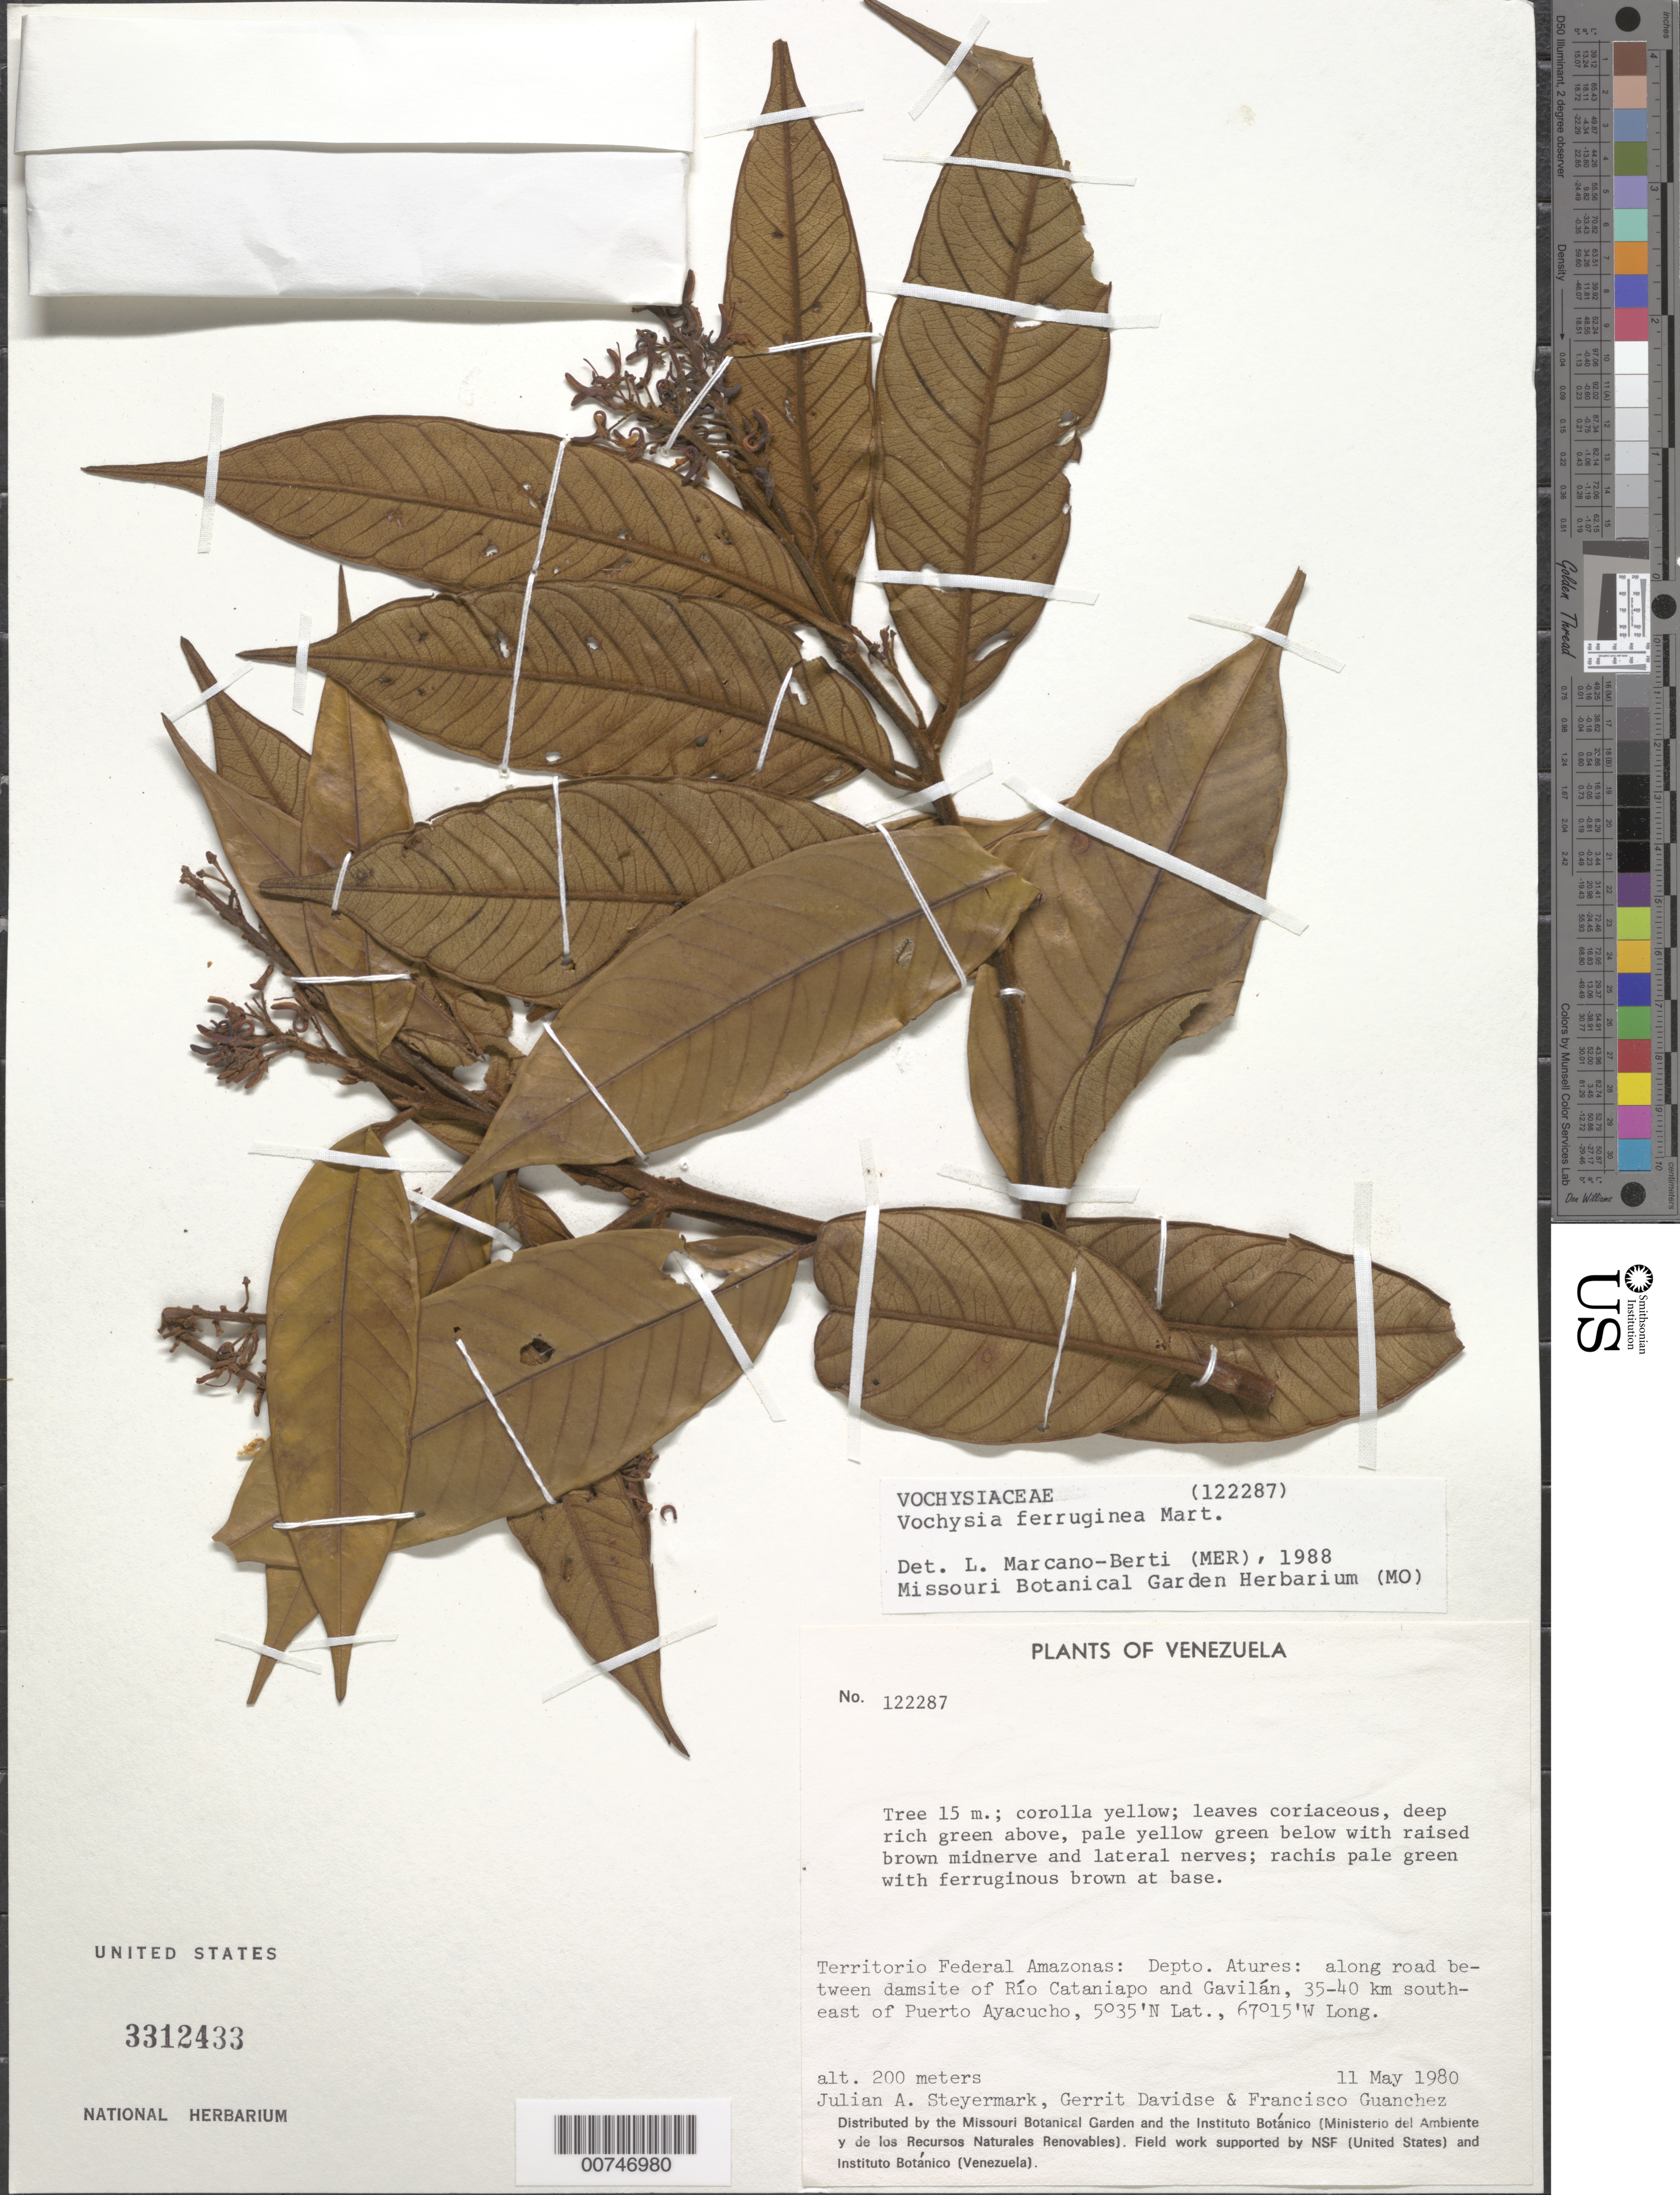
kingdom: Plantae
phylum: Tracheophyta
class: Magnoliopsida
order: Myrtales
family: Vochysiaceae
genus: Vochysia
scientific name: Vochysia ferruginea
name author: Mart.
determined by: Marcano-Berti, L.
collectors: J. Steyermark, G. Davidse & F. Guánchez M.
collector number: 122287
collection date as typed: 11-May-80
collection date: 1980-05-11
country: Venezuela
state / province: Amazonas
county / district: Atures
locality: Río Cataniapo, between damsite and Gavilan, 35-40 km SE Puerto Ayacucho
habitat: Along road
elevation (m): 200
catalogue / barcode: US 3312433